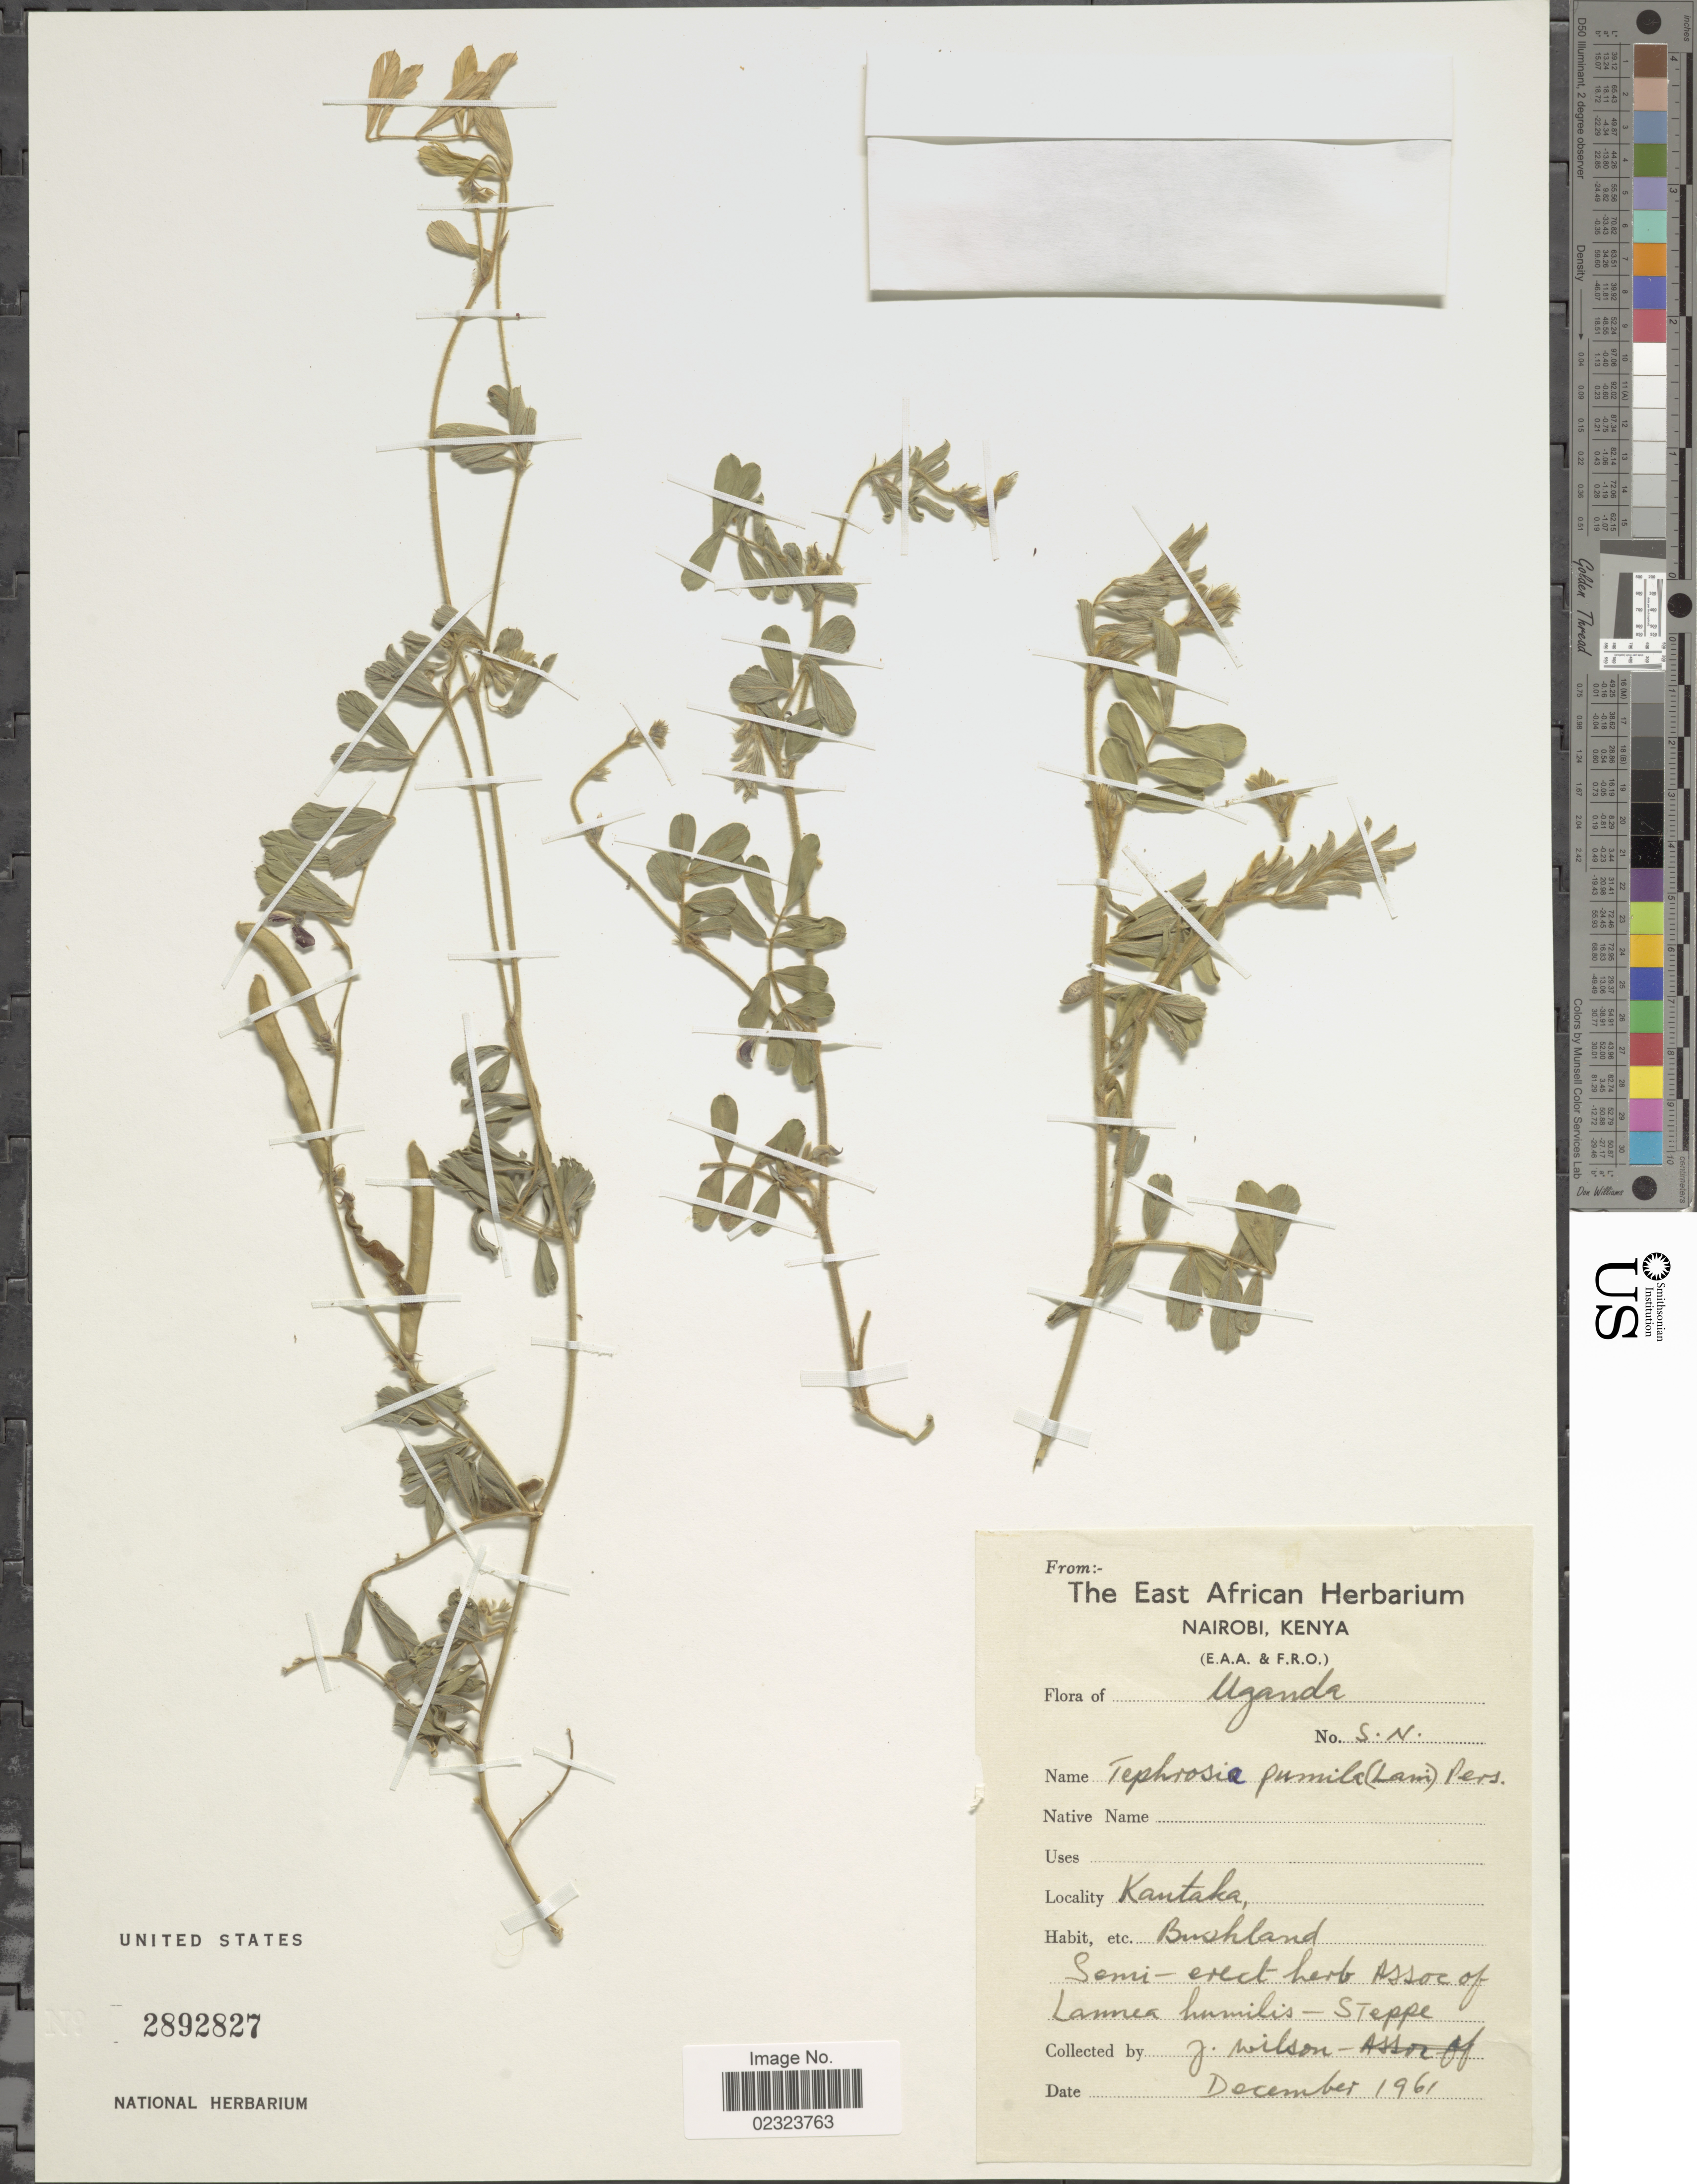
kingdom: Plantae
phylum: Tracheophyta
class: Magnoliopsida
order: Fabales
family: Fabaceae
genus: Tephrosia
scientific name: Tephrosia pumila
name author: (Lam.) Pers.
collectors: J. Wilson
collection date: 1961-12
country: Uganda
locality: Kantaka.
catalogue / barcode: US 2892827